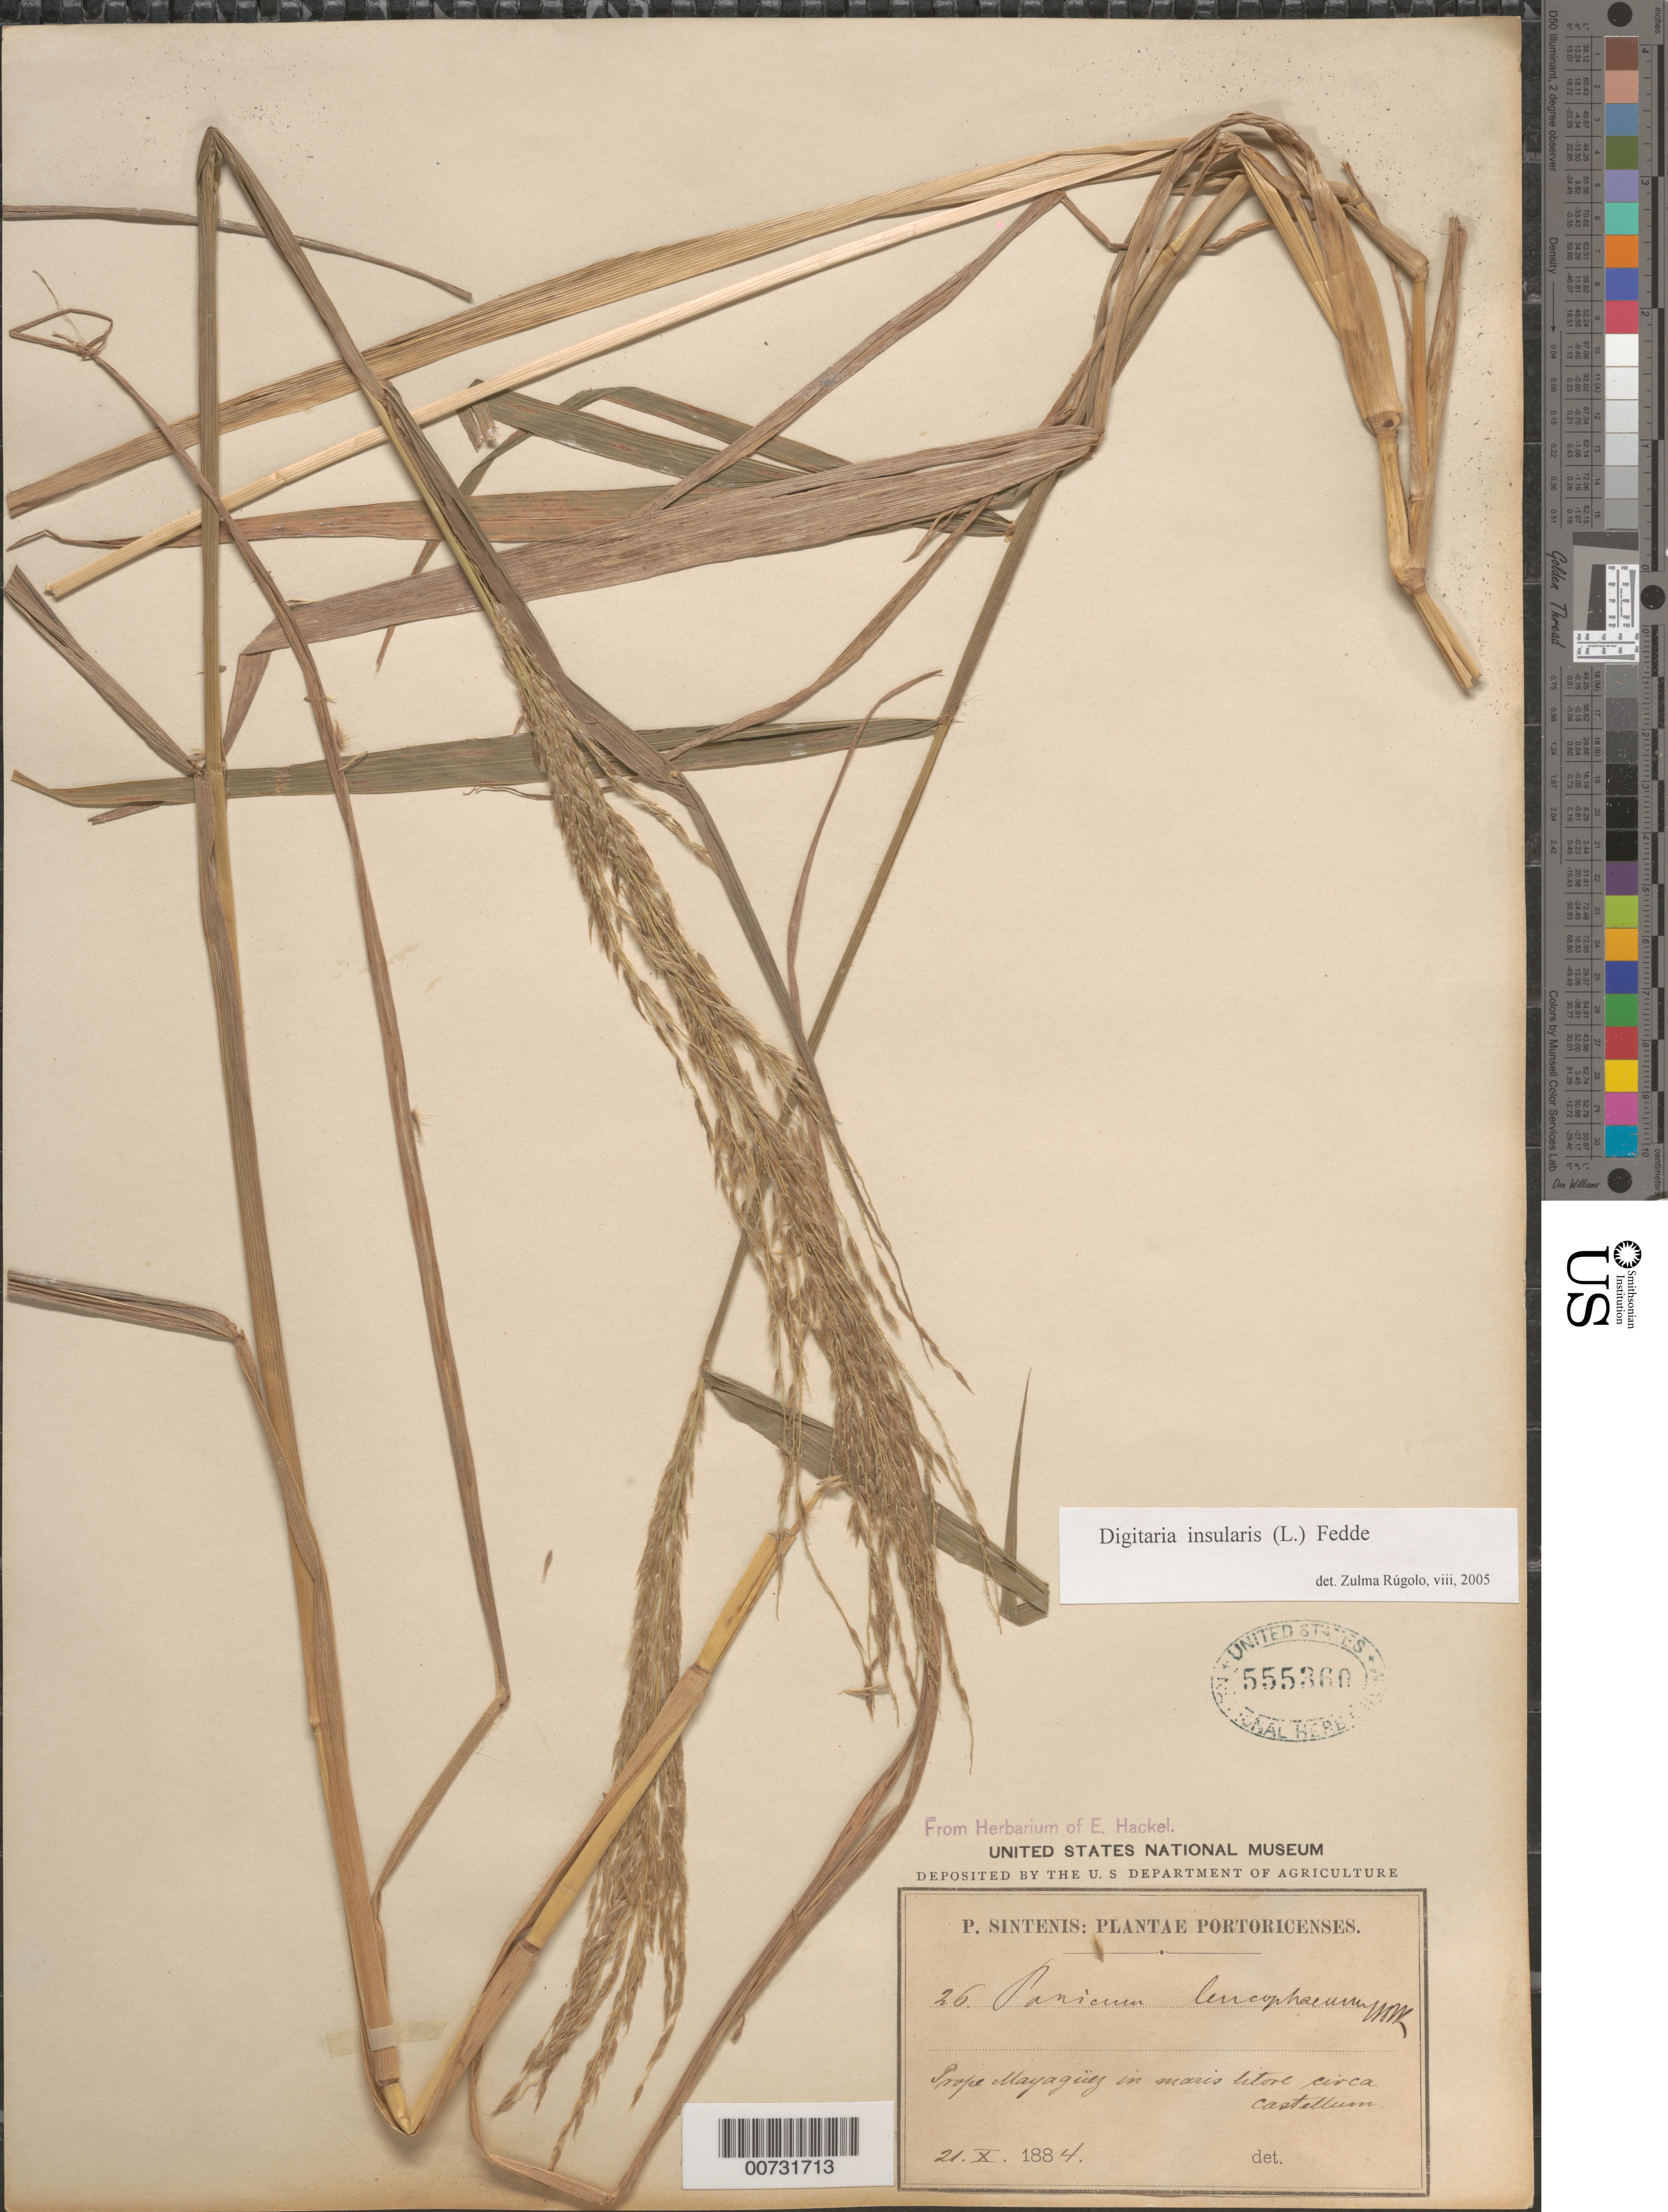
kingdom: Plantae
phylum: Tracheophyta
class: Liliopsida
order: Poales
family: Poaceae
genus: Digitaria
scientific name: Digitaria insularis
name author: (L.) Mez ex Ekman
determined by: Rúgolo, Z.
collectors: P. Sintenis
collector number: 26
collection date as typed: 21 Oct 1884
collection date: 1884-10-21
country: Puerto Rico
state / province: Mayagüez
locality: Mayaguez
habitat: In maris litore circa castellum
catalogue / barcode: US 555360